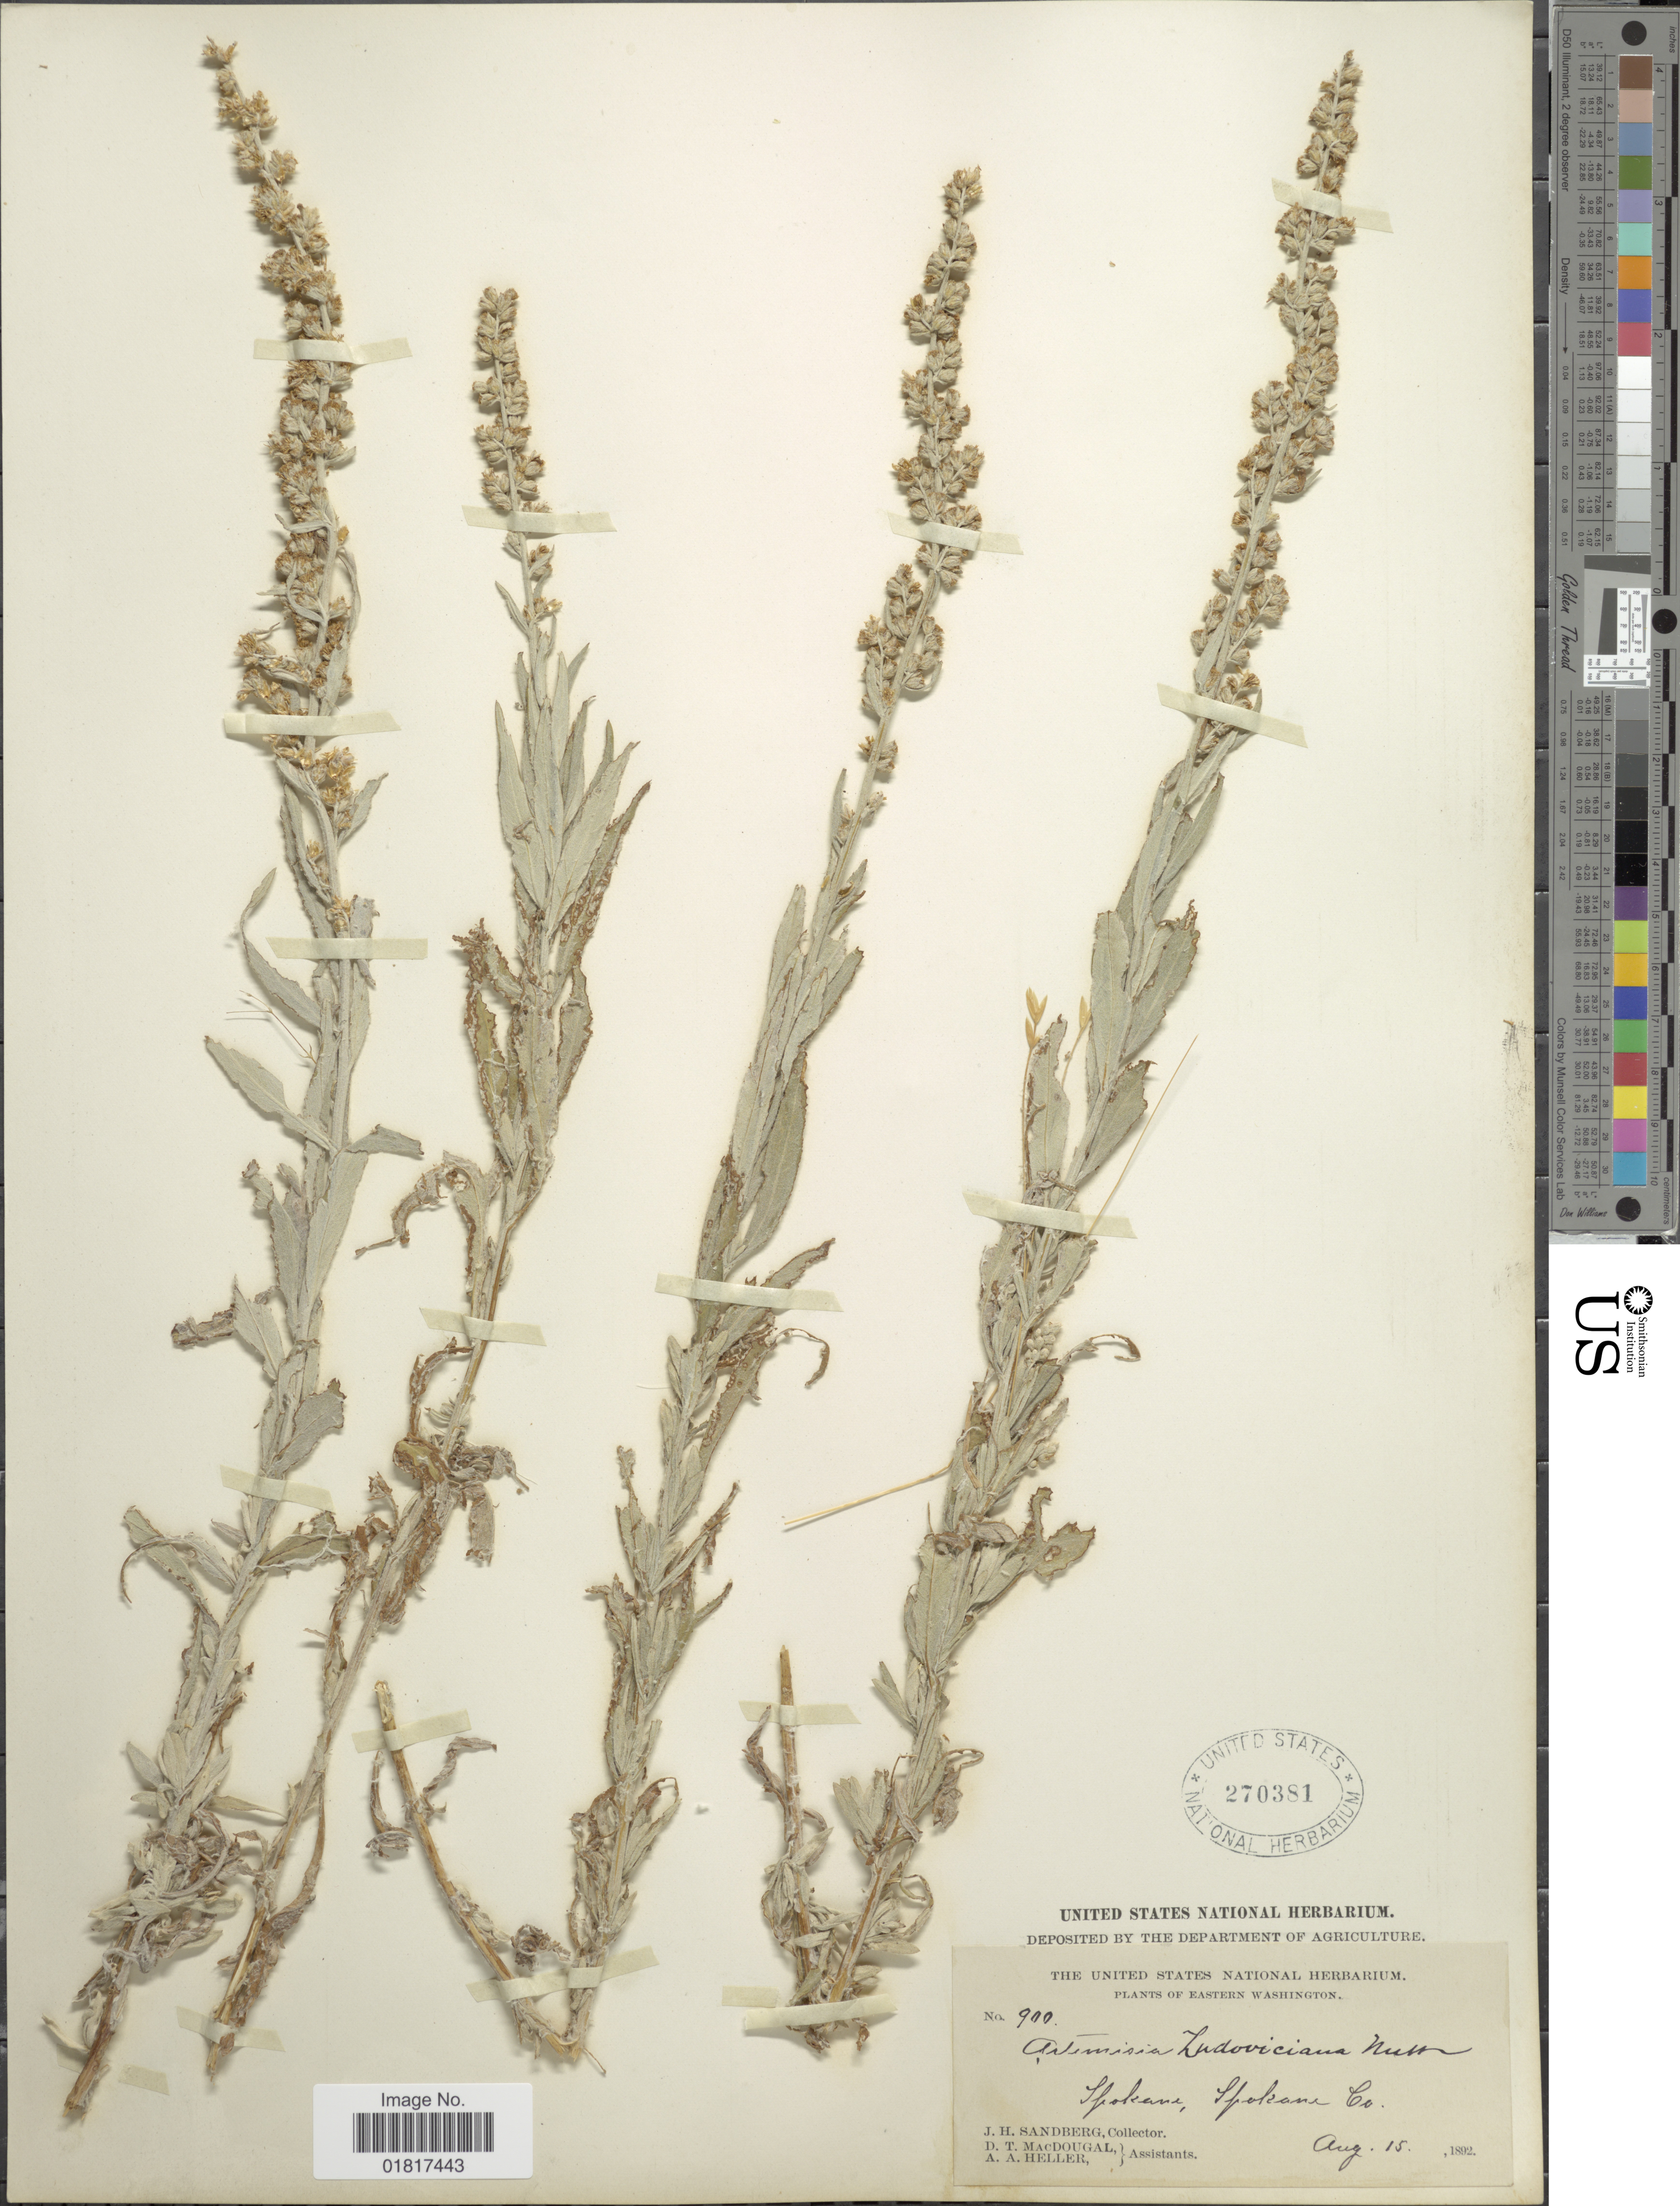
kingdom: Plantae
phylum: Tracheophyta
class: Magnoliopsida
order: Asterales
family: Asteraceae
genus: Artemisia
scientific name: Artemisia sp.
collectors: J. H. Sandberg, D. T. MacDougal & A. A. Heller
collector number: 900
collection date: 1892-08-15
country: United States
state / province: Washington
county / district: Spokane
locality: Spokane, Spokane Co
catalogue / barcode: US 270381